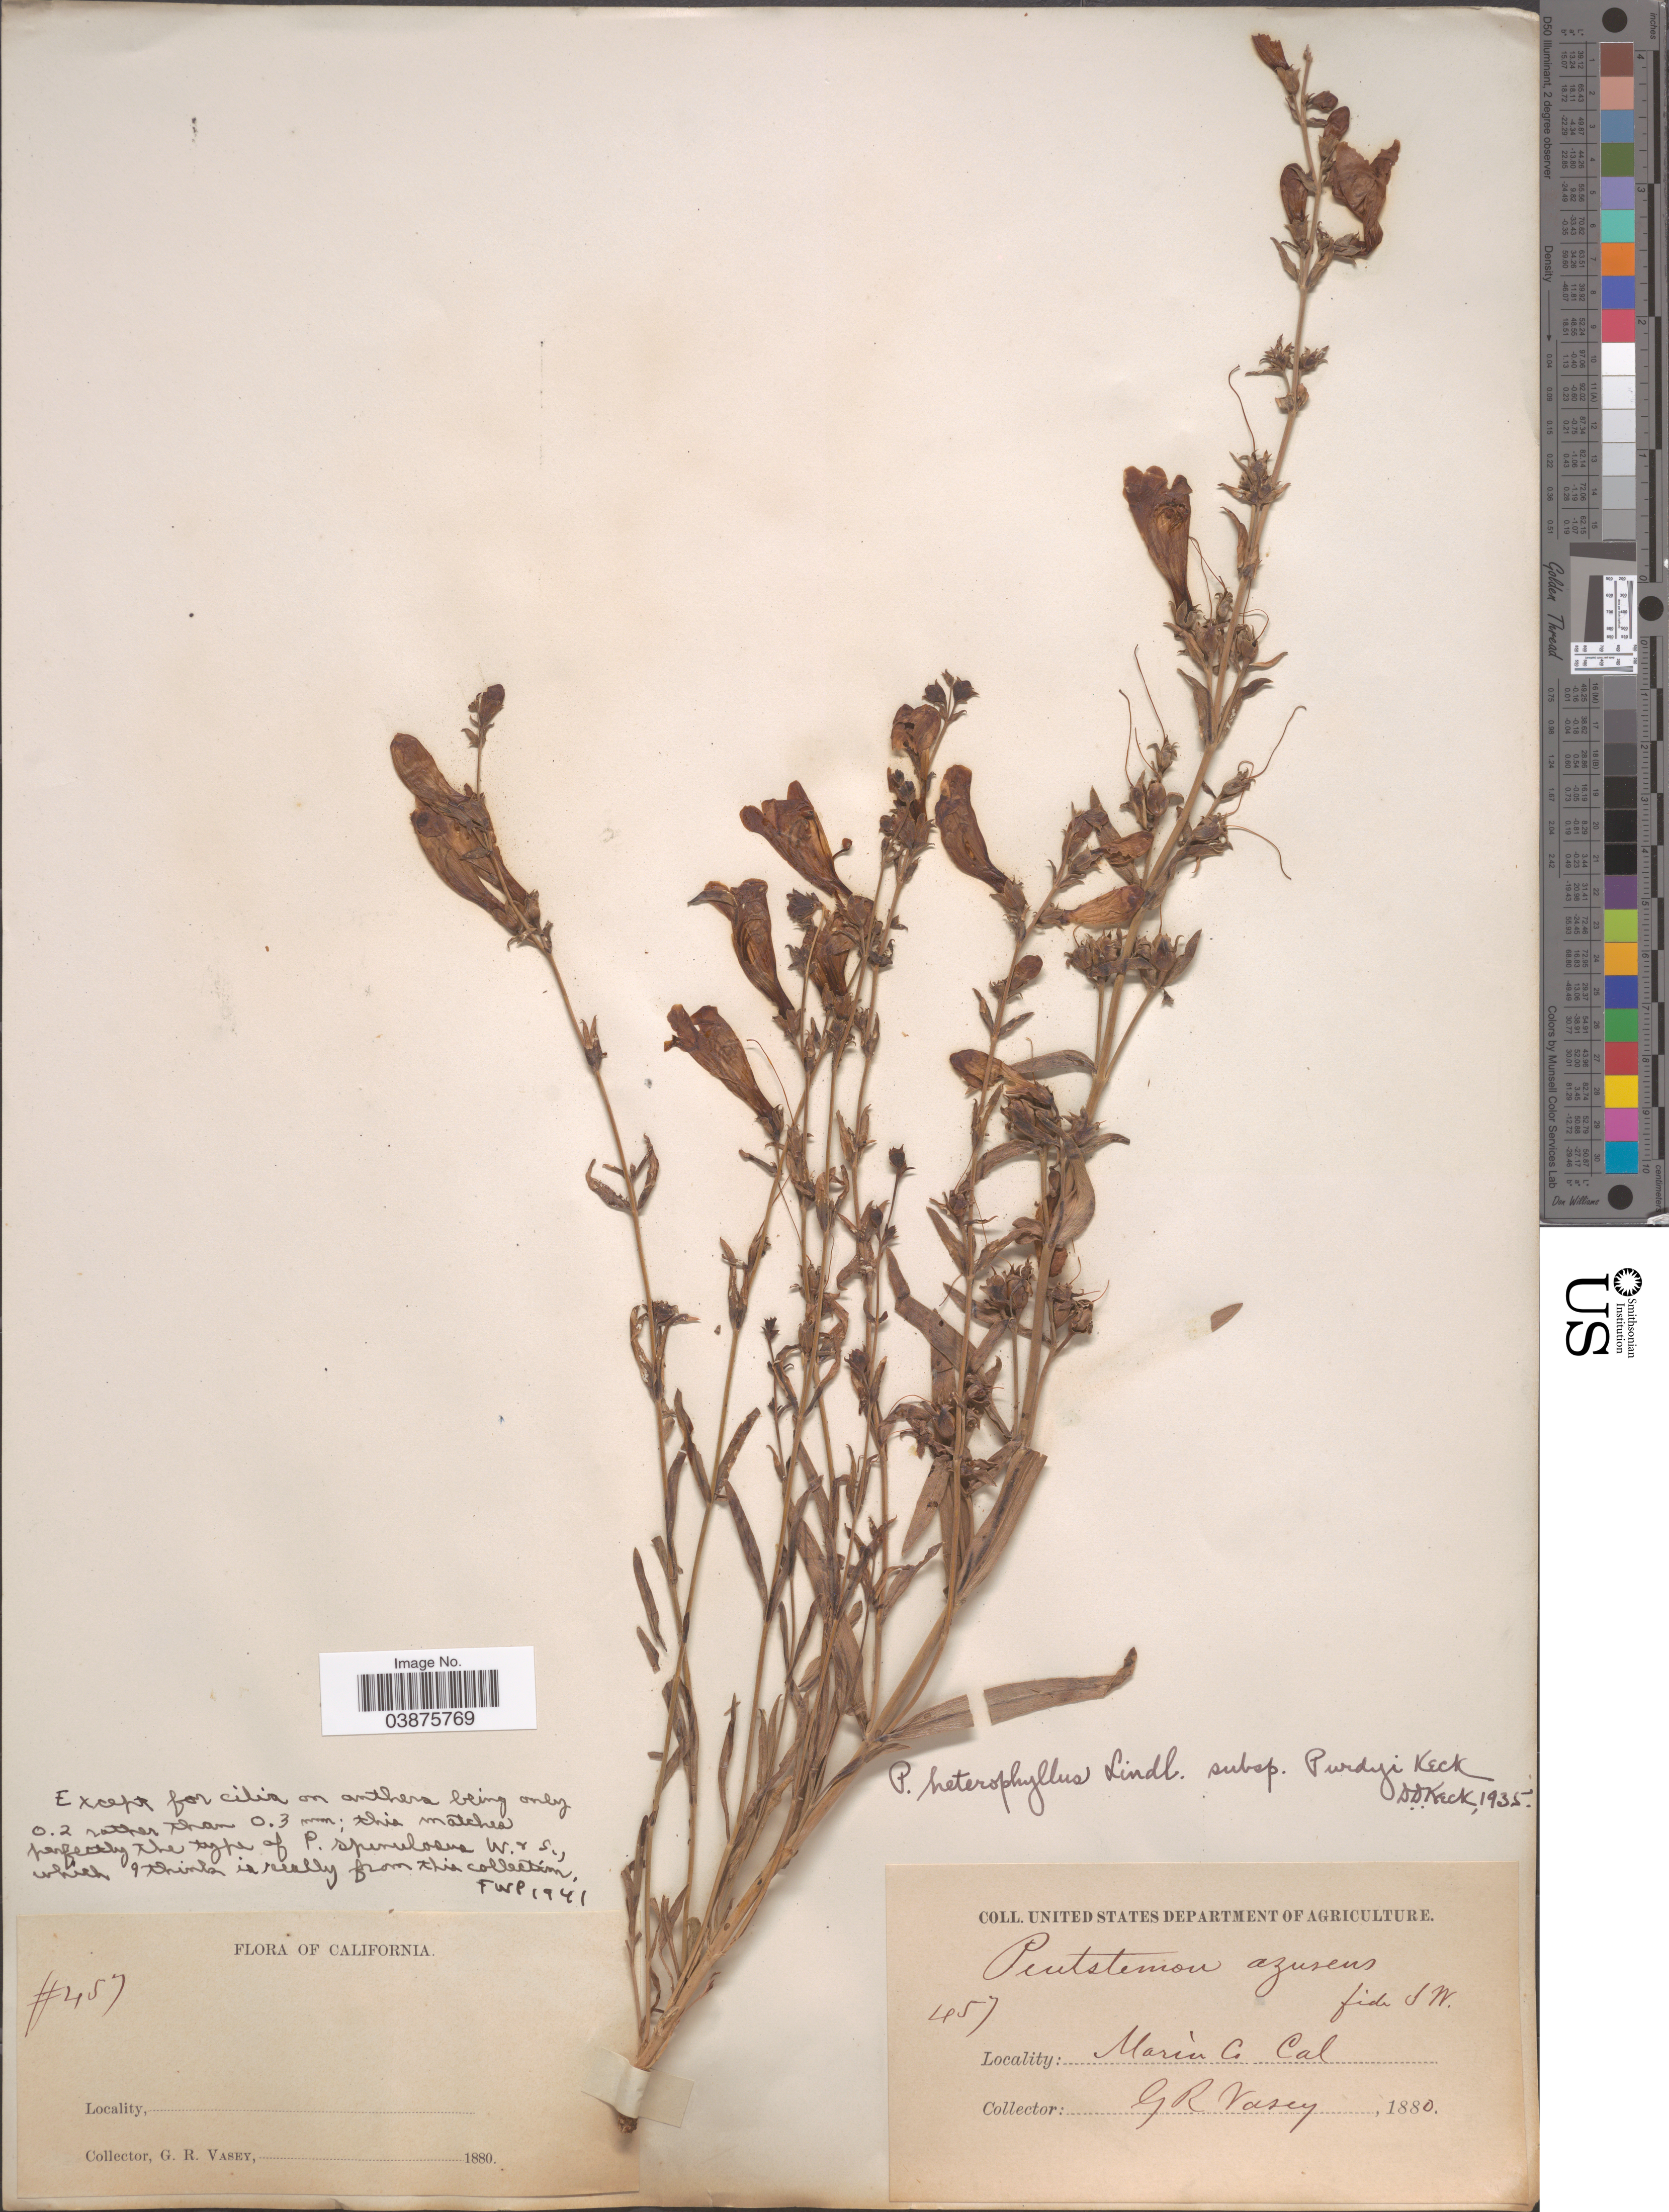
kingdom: Plantae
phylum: Tracheophyta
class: Magnoliopsida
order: Lamiales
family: Plantaginaceae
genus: Penstemon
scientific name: Penstemon heterophyllus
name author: Lindl.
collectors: G. R. Vasey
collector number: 457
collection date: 1880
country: United States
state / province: California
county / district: Marin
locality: Marin Co.